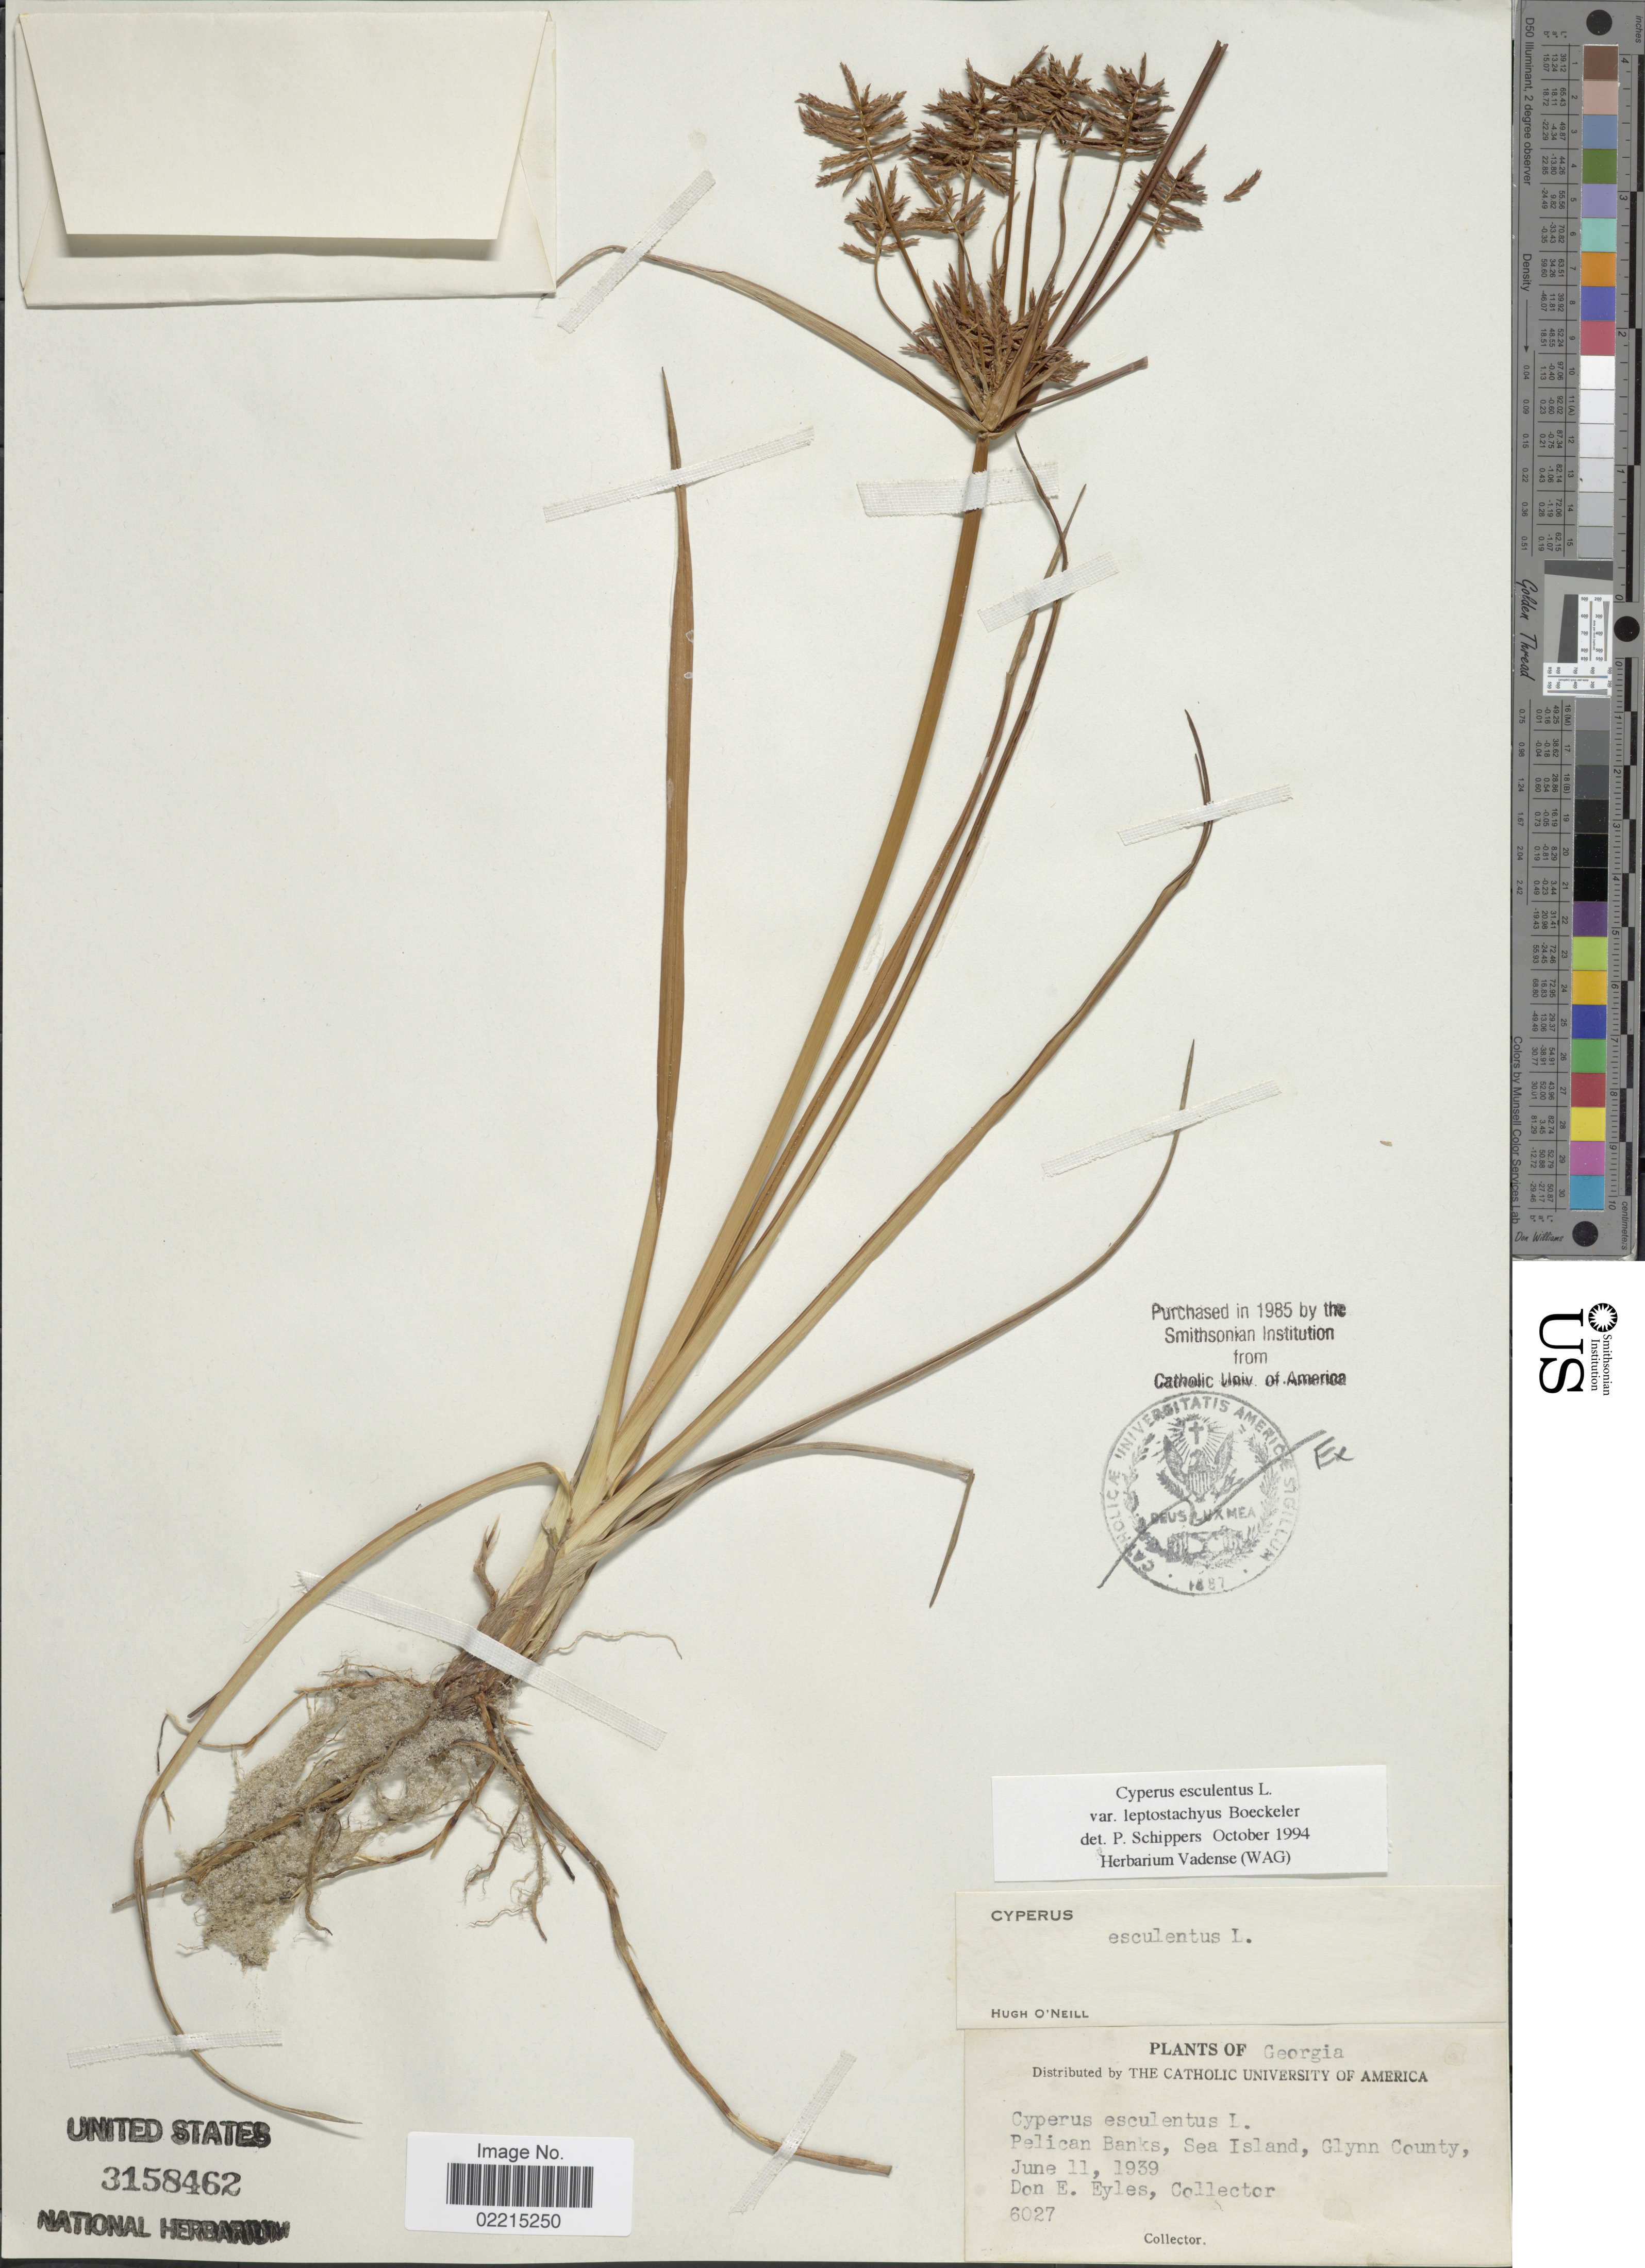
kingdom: Plantae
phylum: Tracheophyta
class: Liliopsida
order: Poales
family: Cyperaceae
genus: Cyperus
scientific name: Cyperus esculentus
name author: L.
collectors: D. Eyles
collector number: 6027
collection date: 1939-06-11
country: United States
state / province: Georgia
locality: Pelican Banks, Sea Island, Glynn County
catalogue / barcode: US 3158462